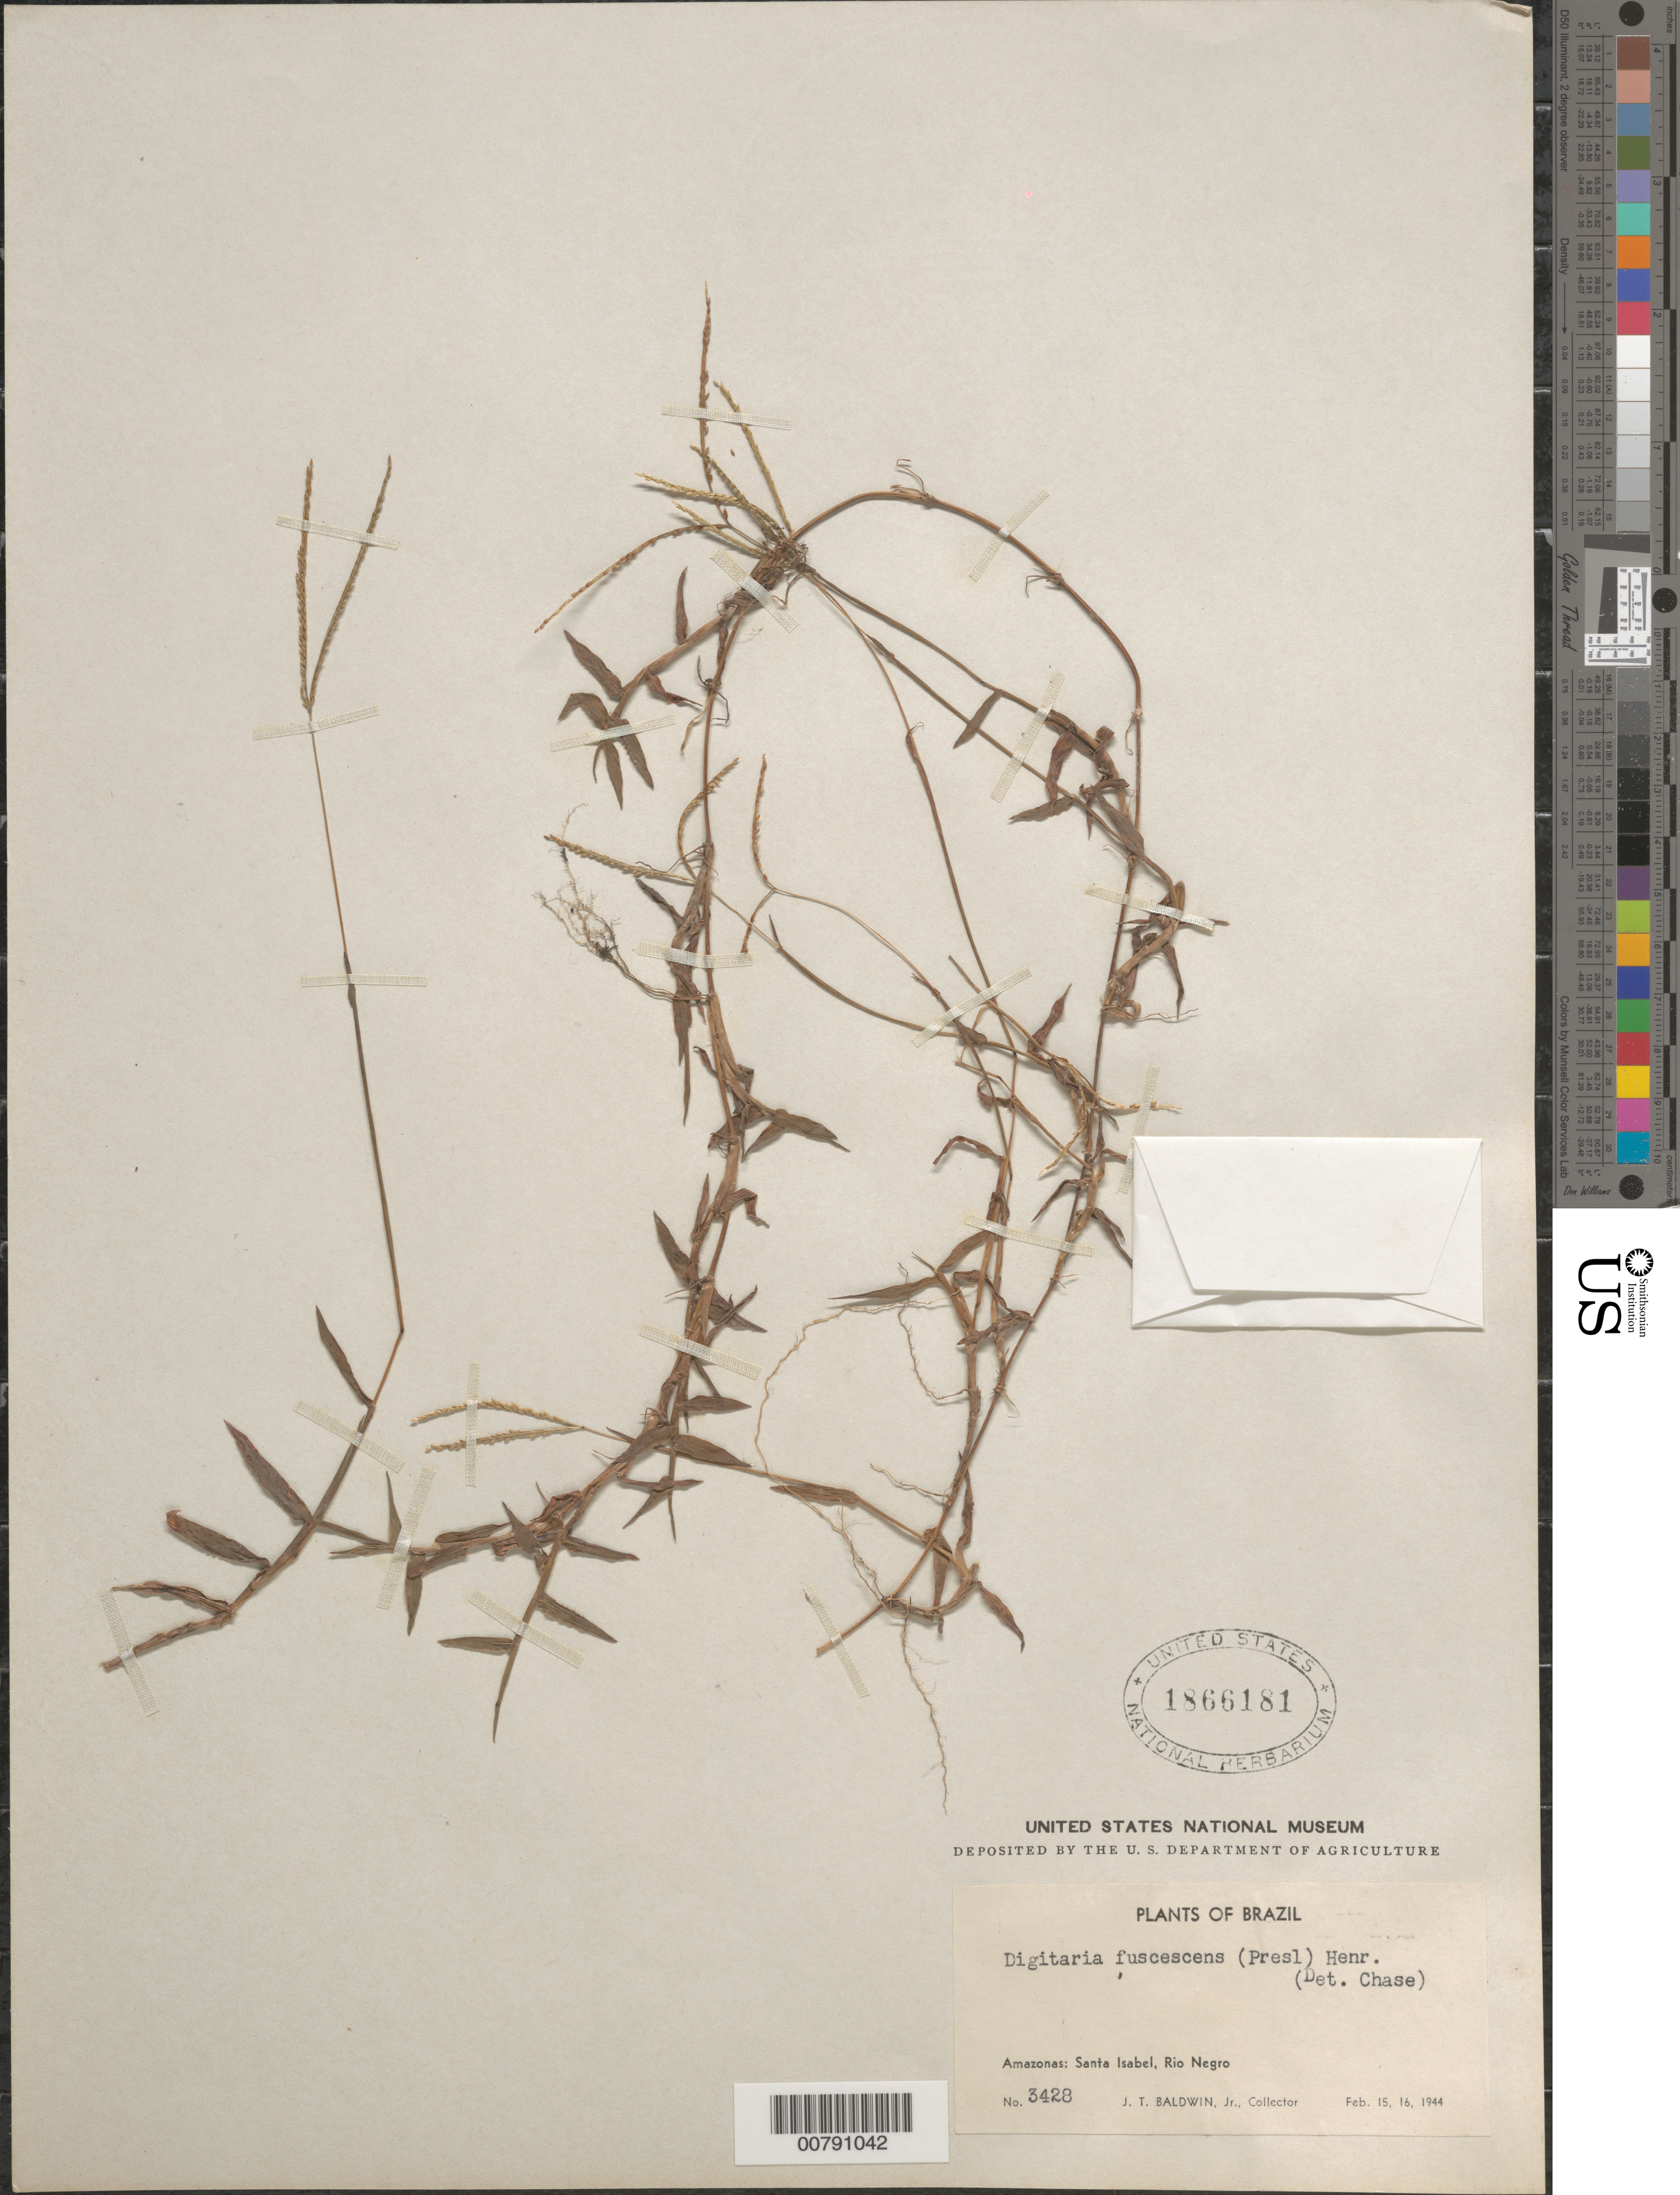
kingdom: Plantae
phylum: Tracheophyta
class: Liliopsida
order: Poales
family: Poaceae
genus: Digitaria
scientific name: Digitaria fuscescens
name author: (J. Presl) Henr.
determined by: Chase, [M.] Agnes, (US)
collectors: J. T. Baldwin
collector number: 3428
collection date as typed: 15-Feb-44 to 16-Feb-44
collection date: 1944-02-15/1944-02-16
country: Venezuela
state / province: Amazonas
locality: Río Negro, Santa Isabel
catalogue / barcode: US 1866181